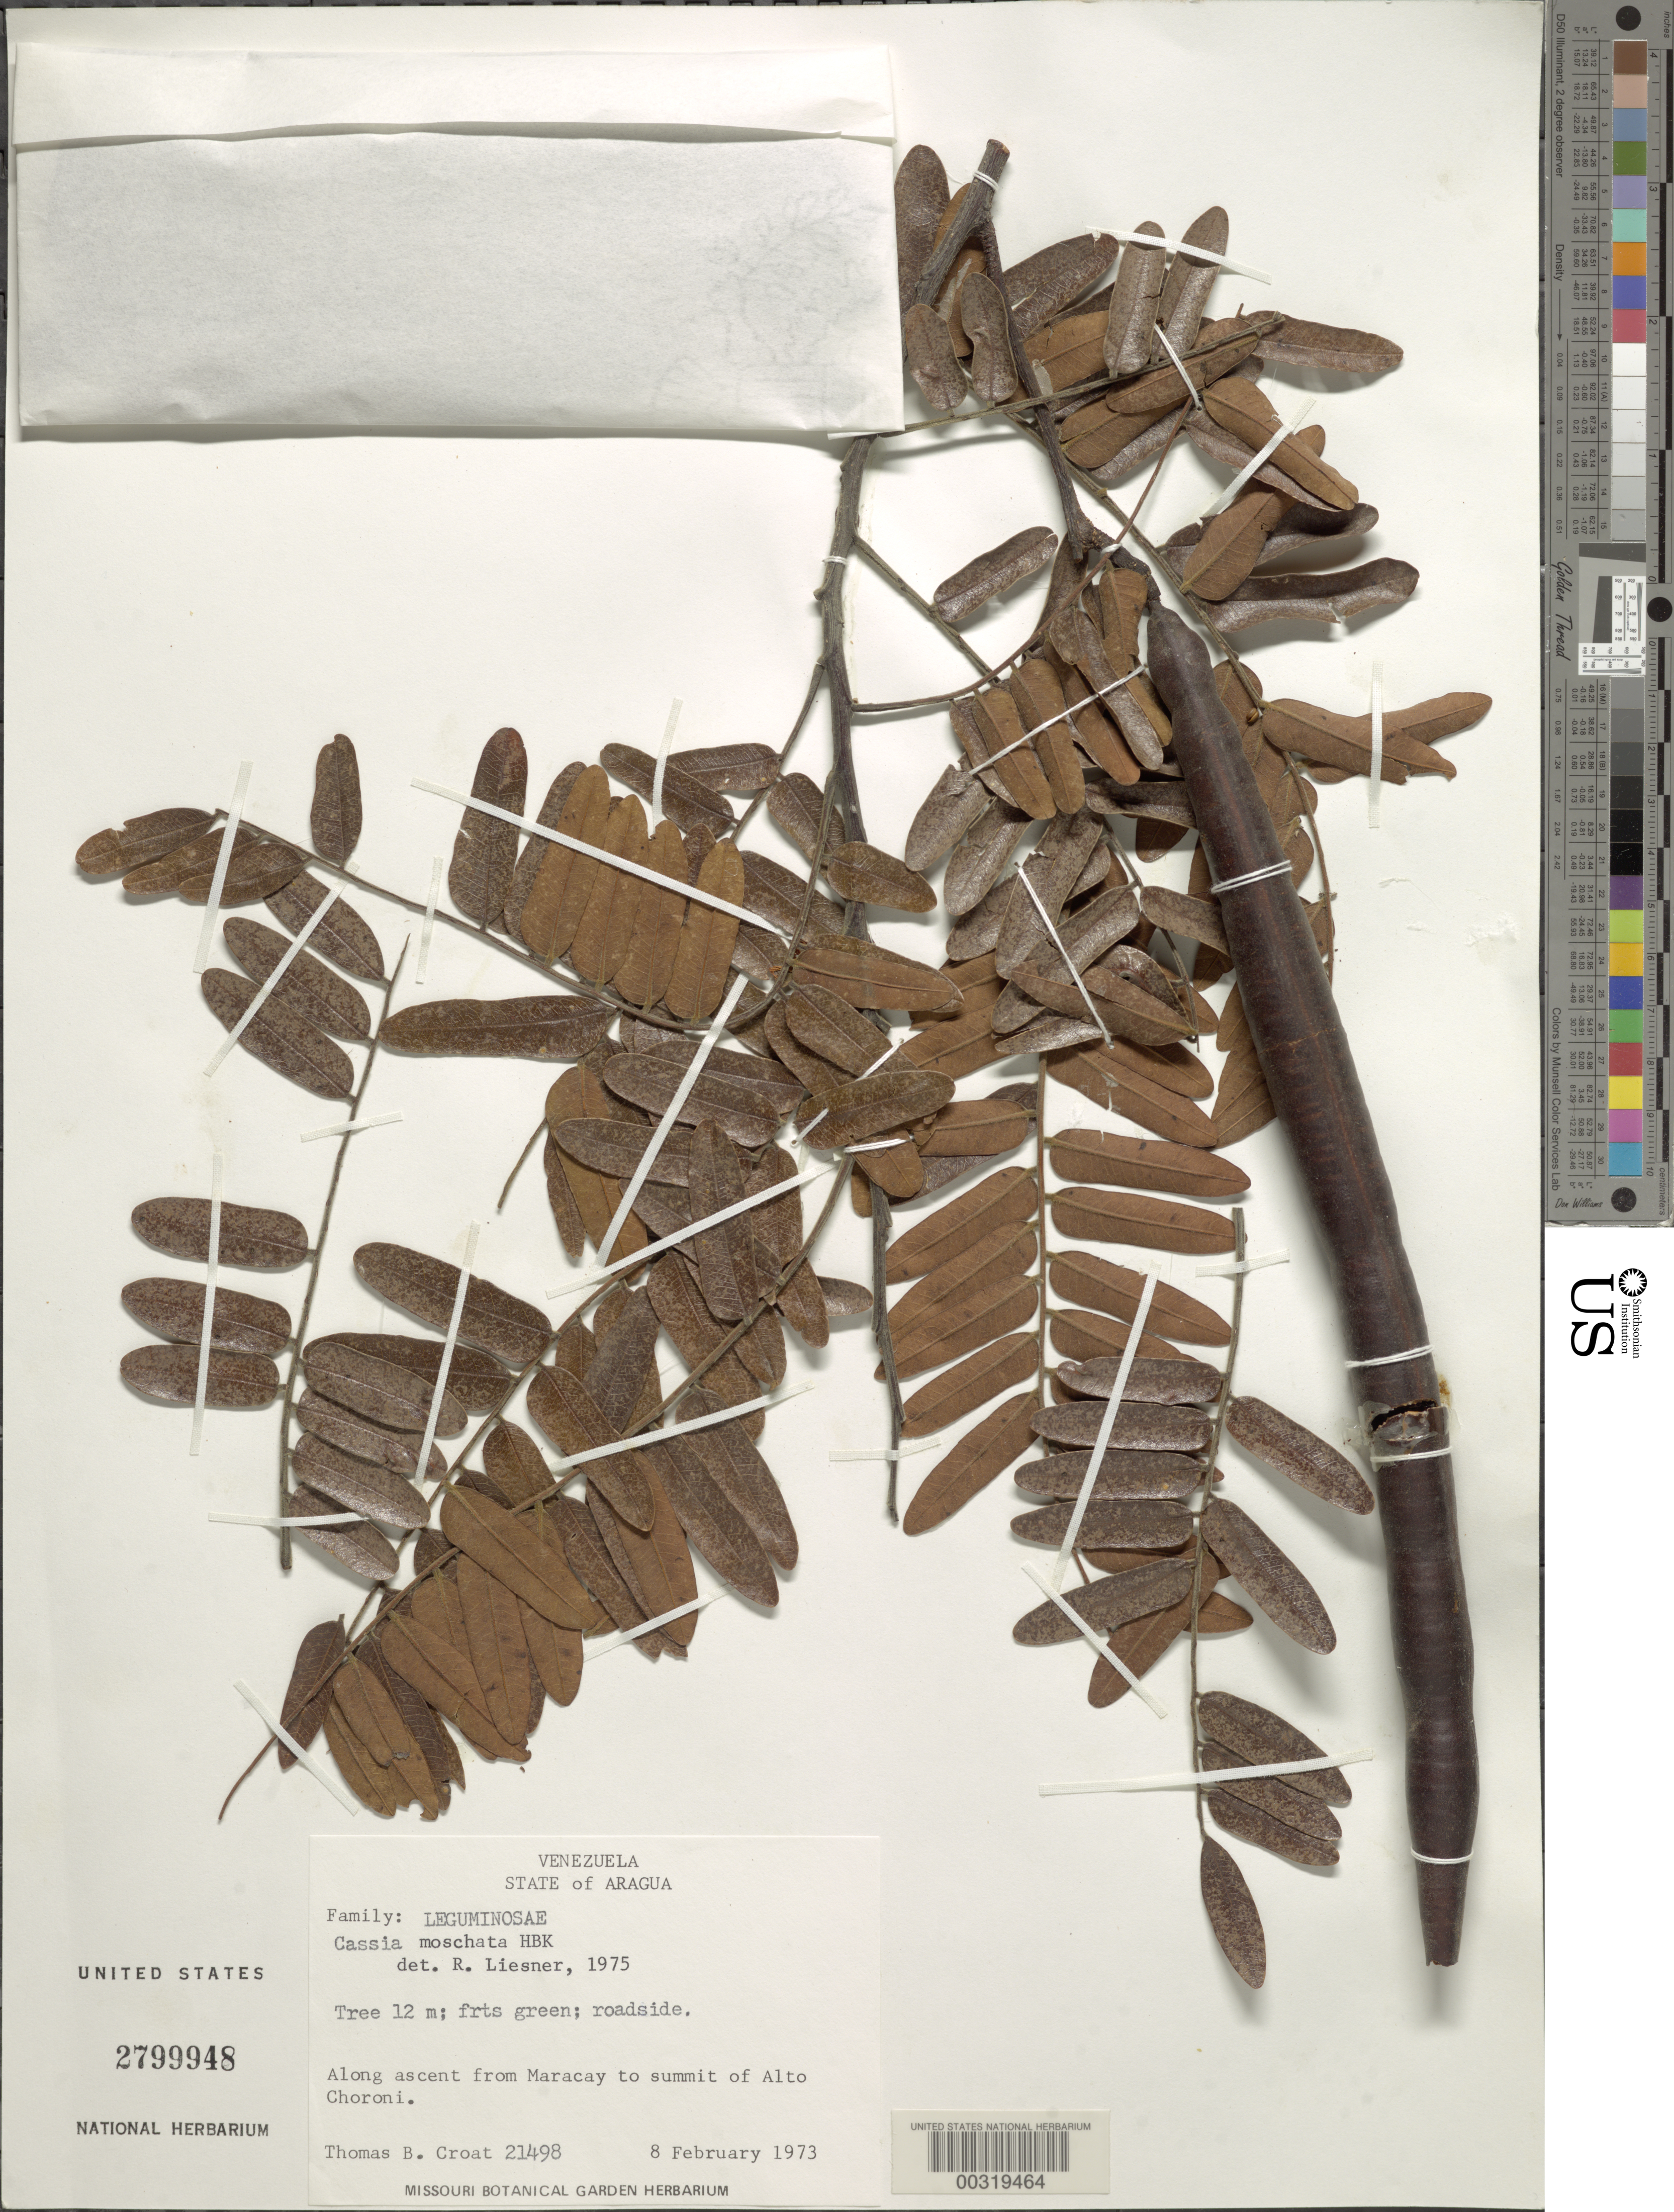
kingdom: Plantae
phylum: Tracheophyta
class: Magnoliopsida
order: Fabales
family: Fabaceae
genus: Cassia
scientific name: Cassia moschata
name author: Kunth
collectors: T. B. Croat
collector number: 21498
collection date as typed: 08 Feb 1973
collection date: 1973-02-08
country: Venezuela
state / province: Aragua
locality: Along ascent from maracay to summit of alto choroni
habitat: Roadside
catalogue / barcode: US 2799948